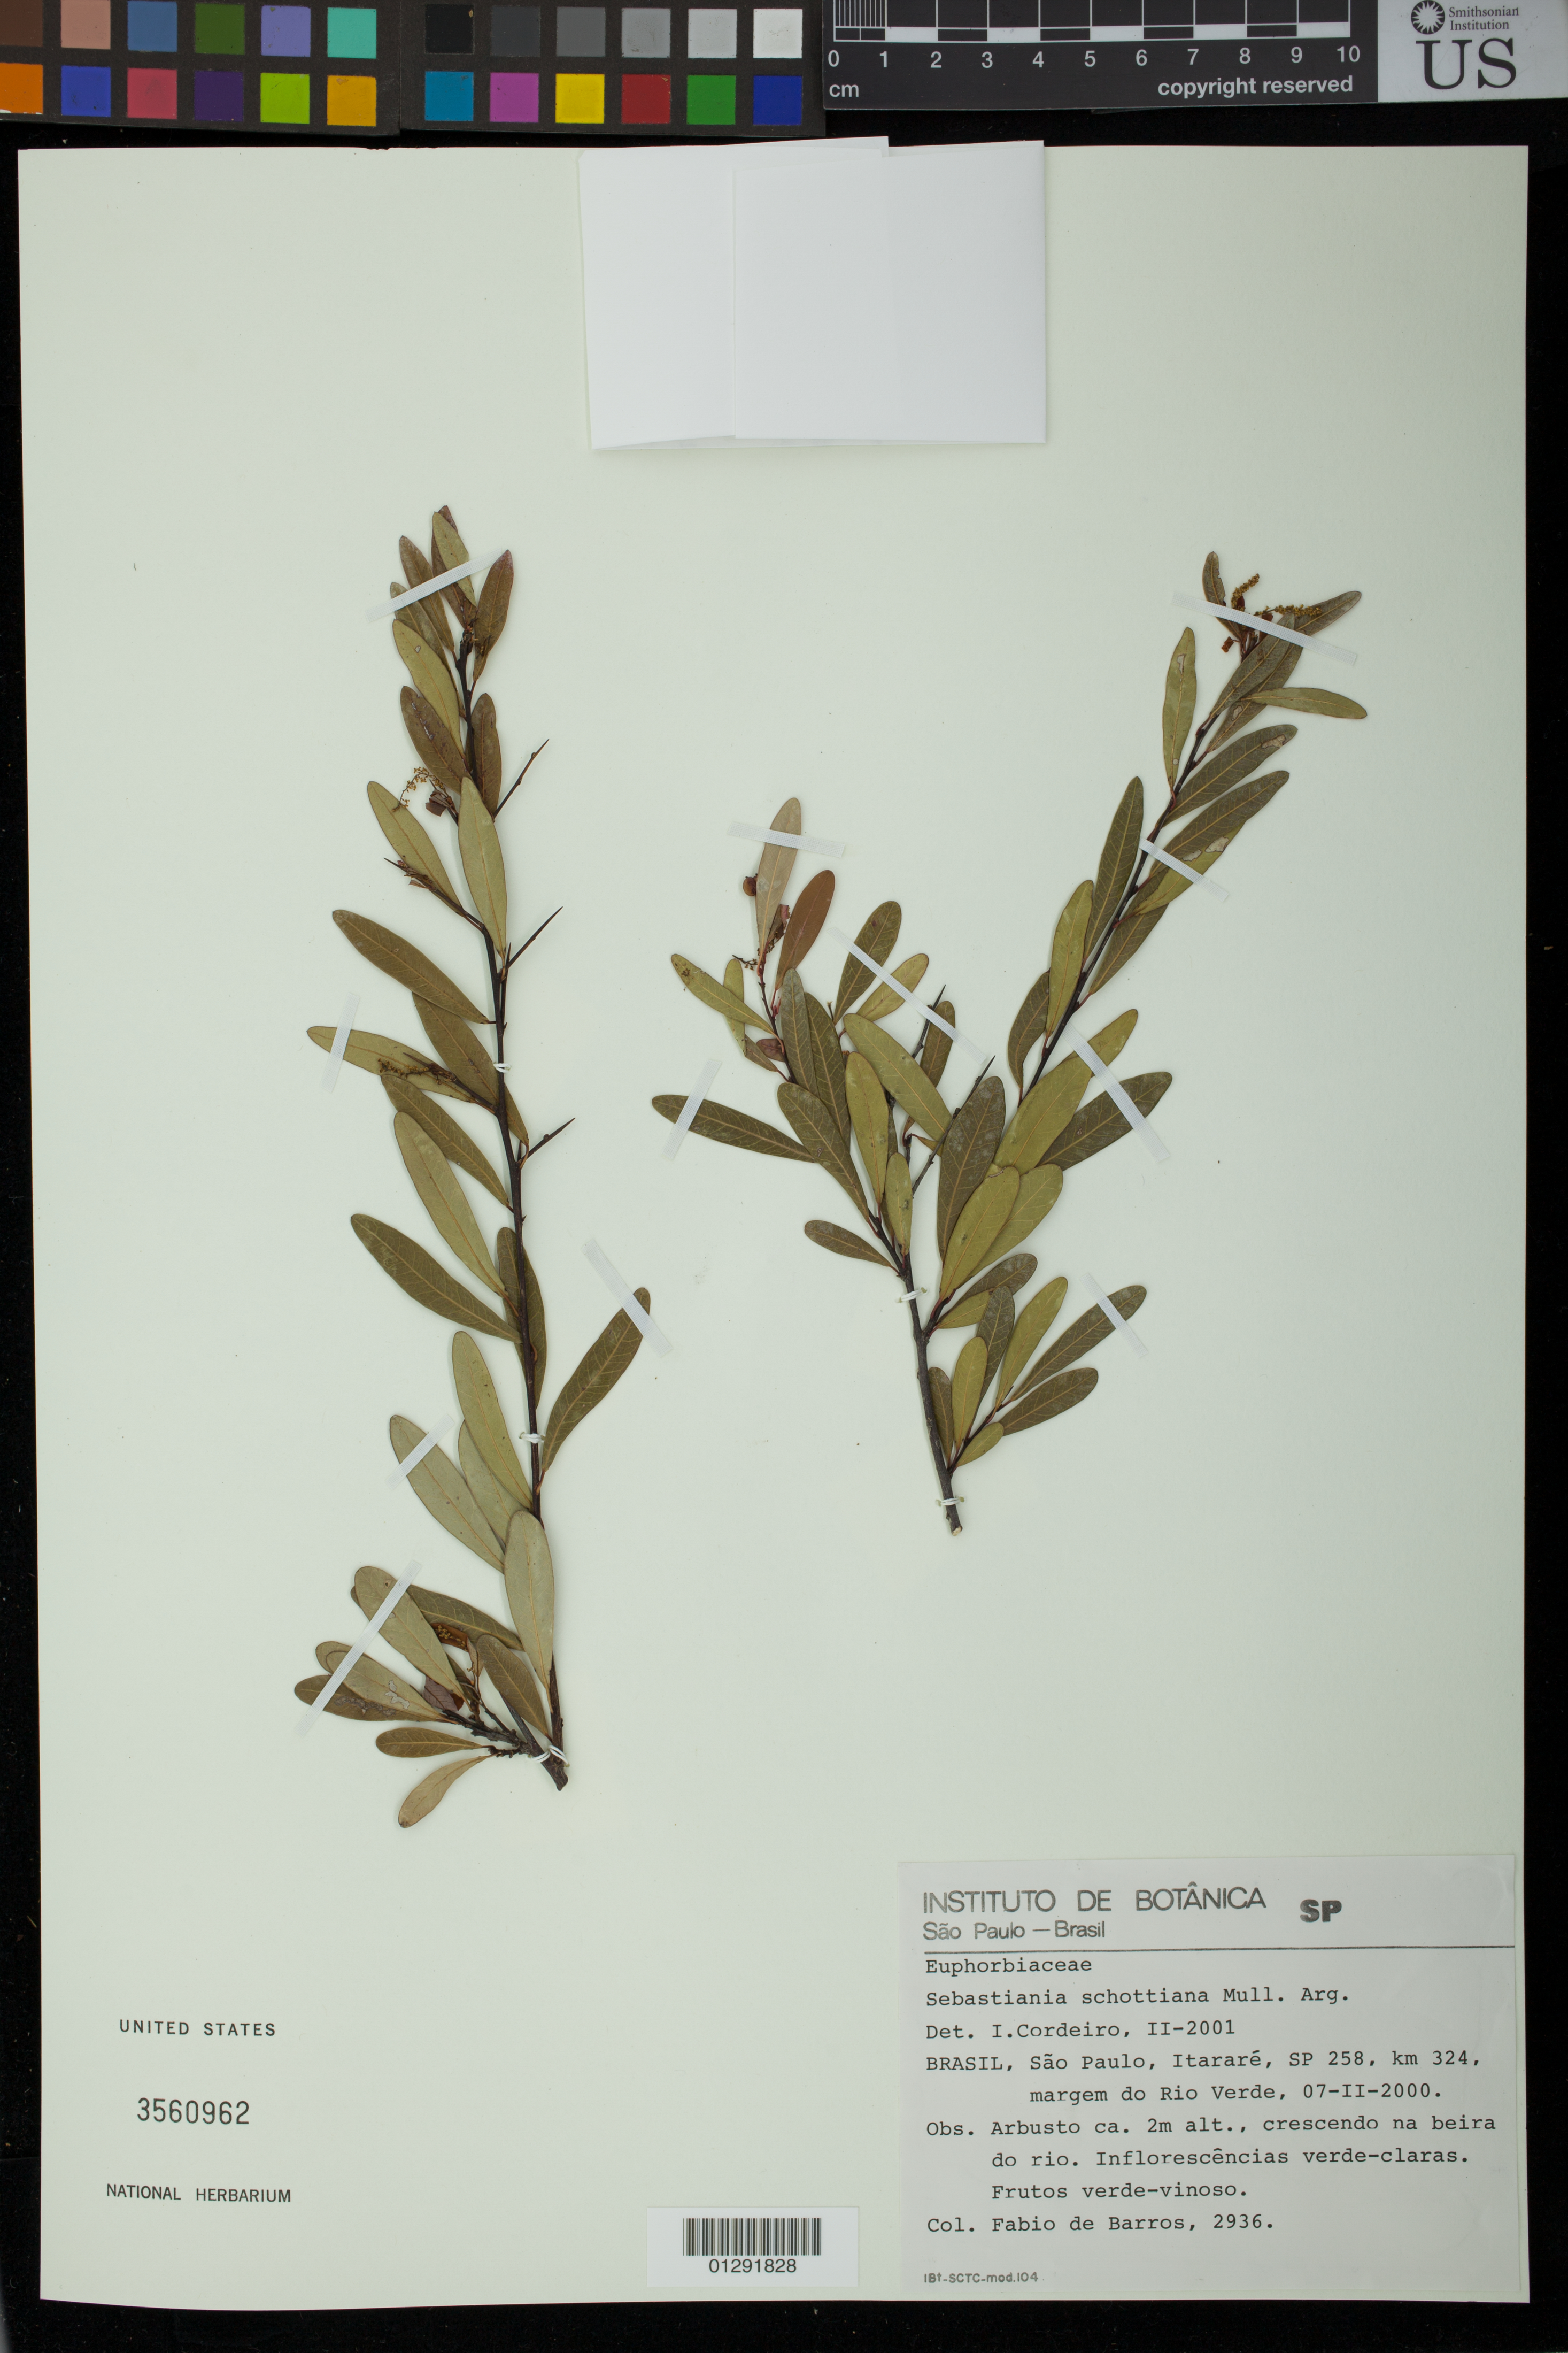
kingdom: Plantae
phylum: Tracheophyta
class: Magnoliopsida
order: Malpighiales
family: Euphorbiaceae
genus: Sebastiania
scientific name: Sebastiania schottiana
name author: (Müll. Arg.) Müll. Arg.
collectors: F. de Barros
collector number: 2936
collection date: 2000-02-17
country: Brazil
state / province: Sao Paulo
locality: Sao Paulo, Itarare, SP 258, km 324, margem do Rio Verde.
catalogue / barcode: US 3560962